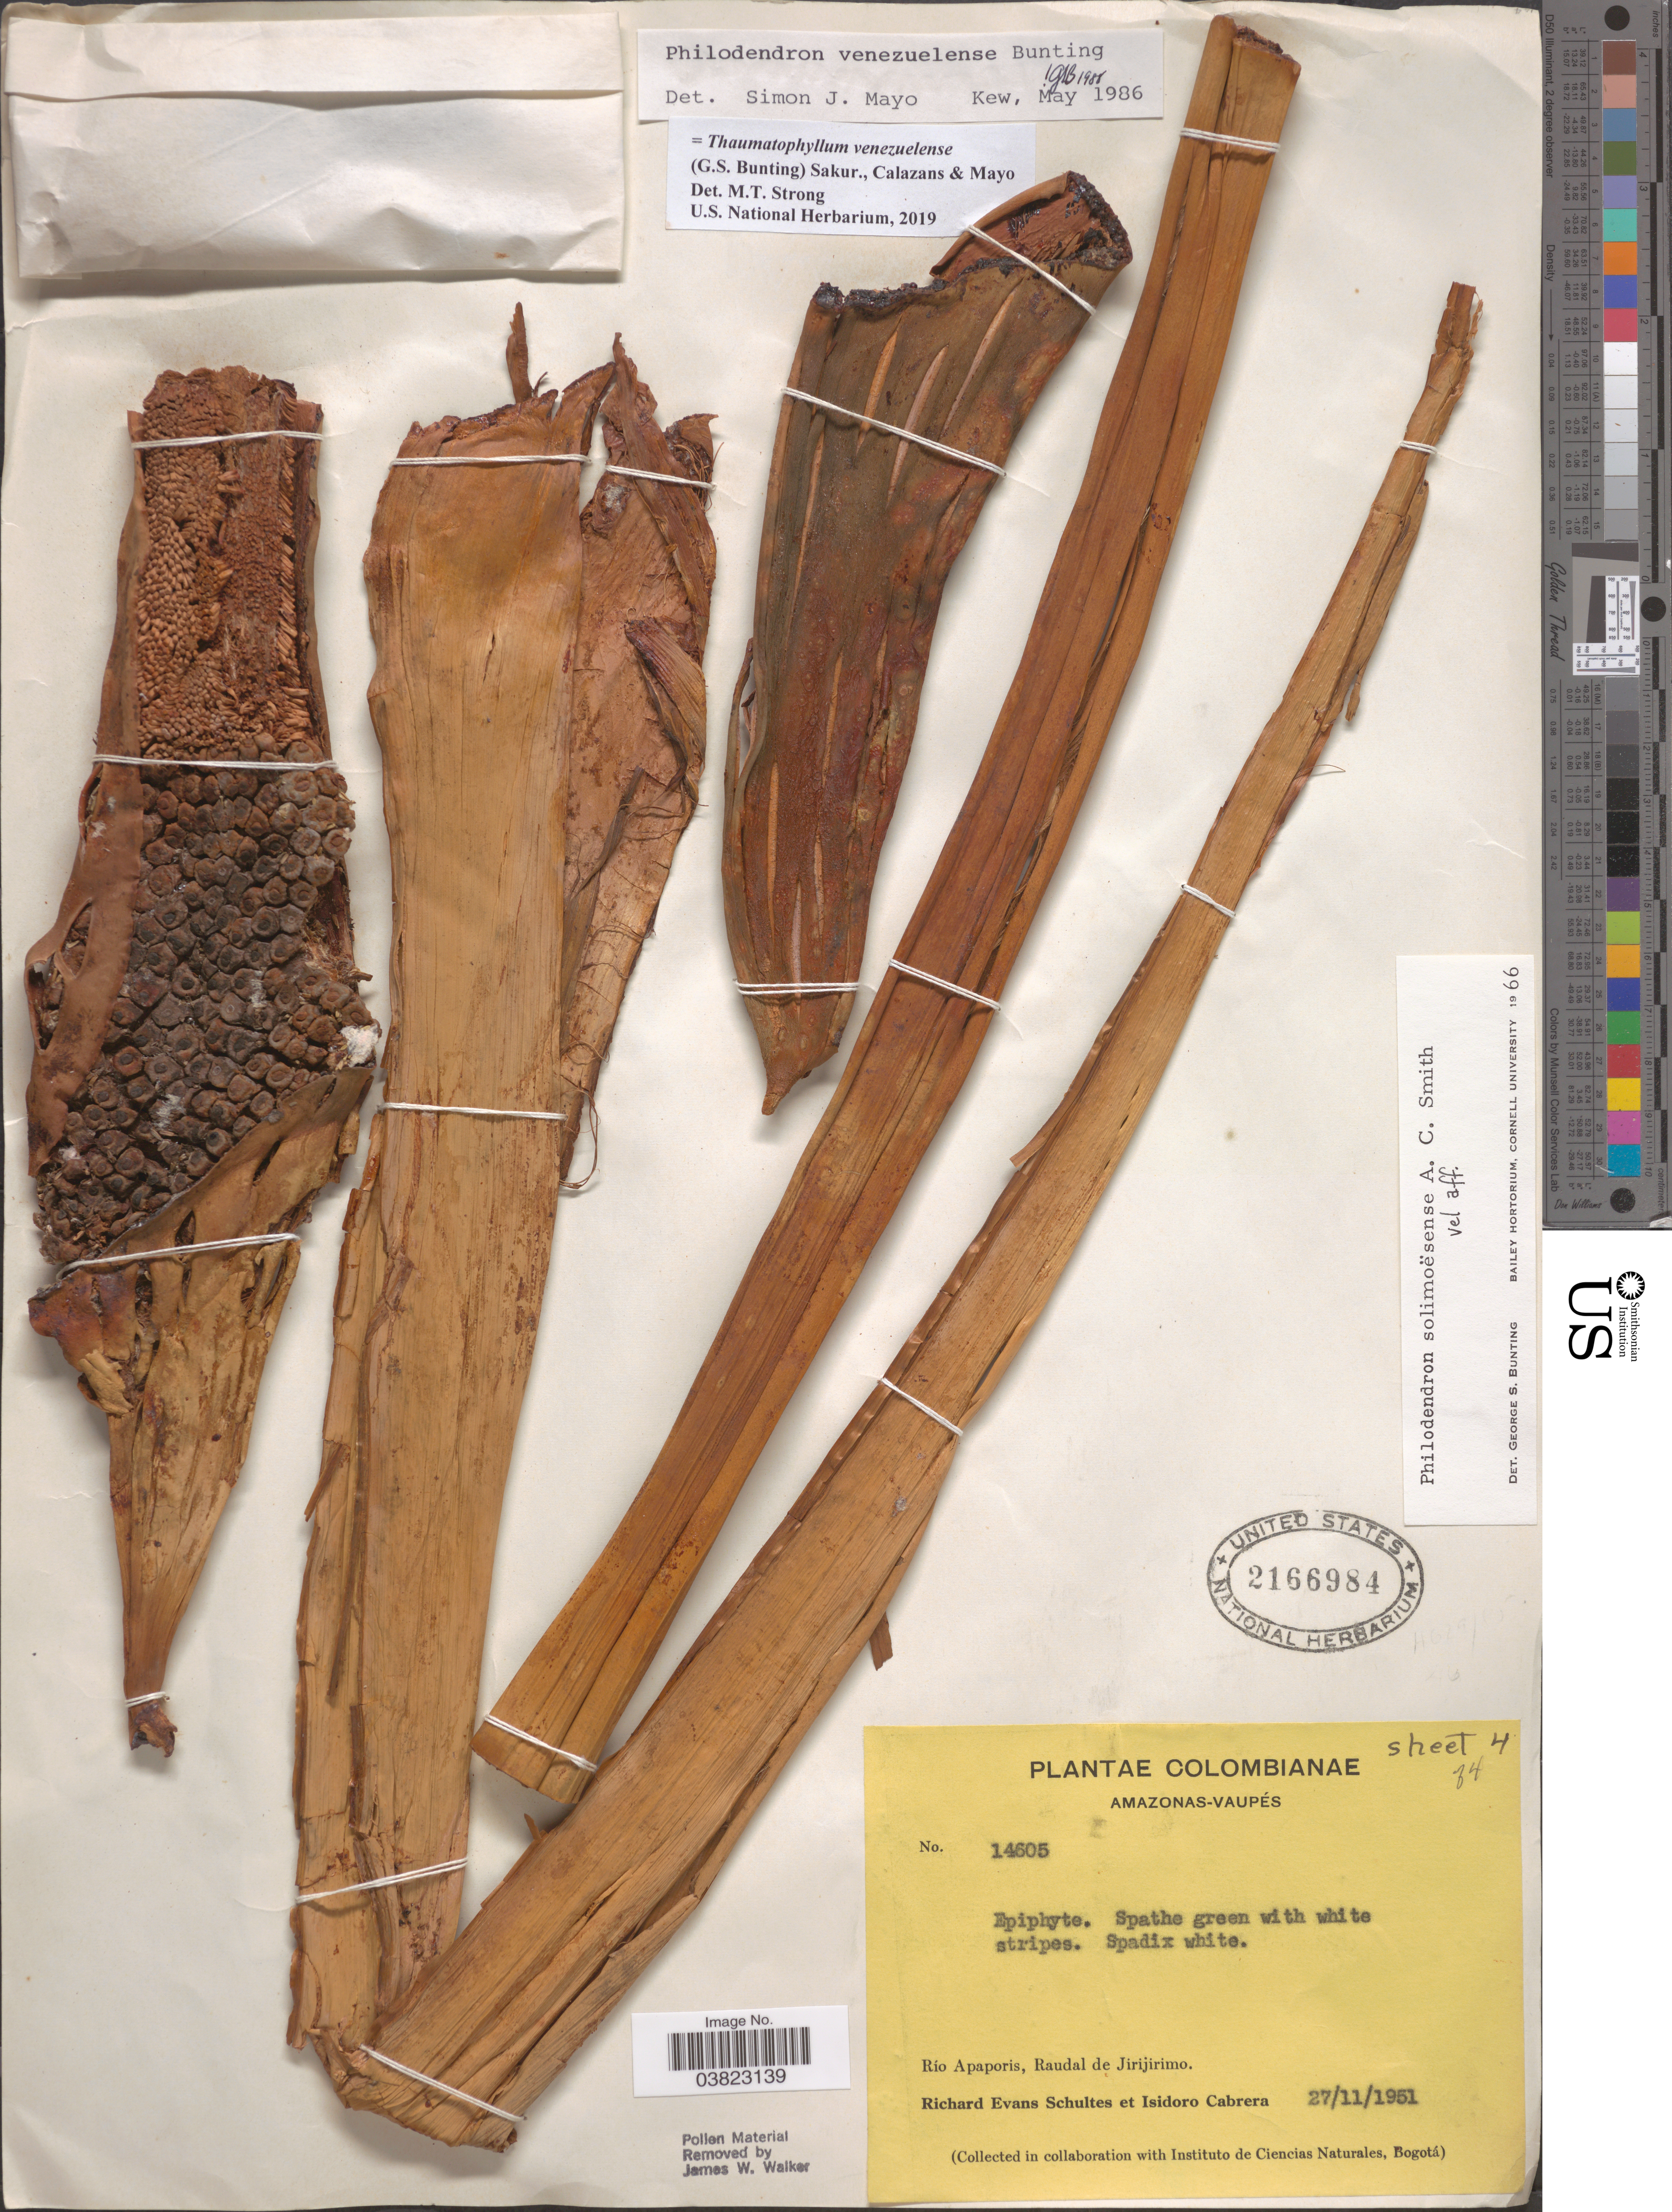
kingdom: Plantae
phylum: Tracheophyta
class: Liliopsida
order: Alismatales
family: Araceae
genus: Thaumatophyllum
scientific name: Thaumatophyllum venezuelense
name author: (G.S. Bunting) Sakur. et al.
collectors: R. E. Schultes & I. Cabrera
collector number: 14605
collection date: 1951-11-27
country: Colombia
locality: Amazonas-Vaupés. Río Apaporis, Raudal de Jirijirimo.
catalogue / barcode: US 2166984